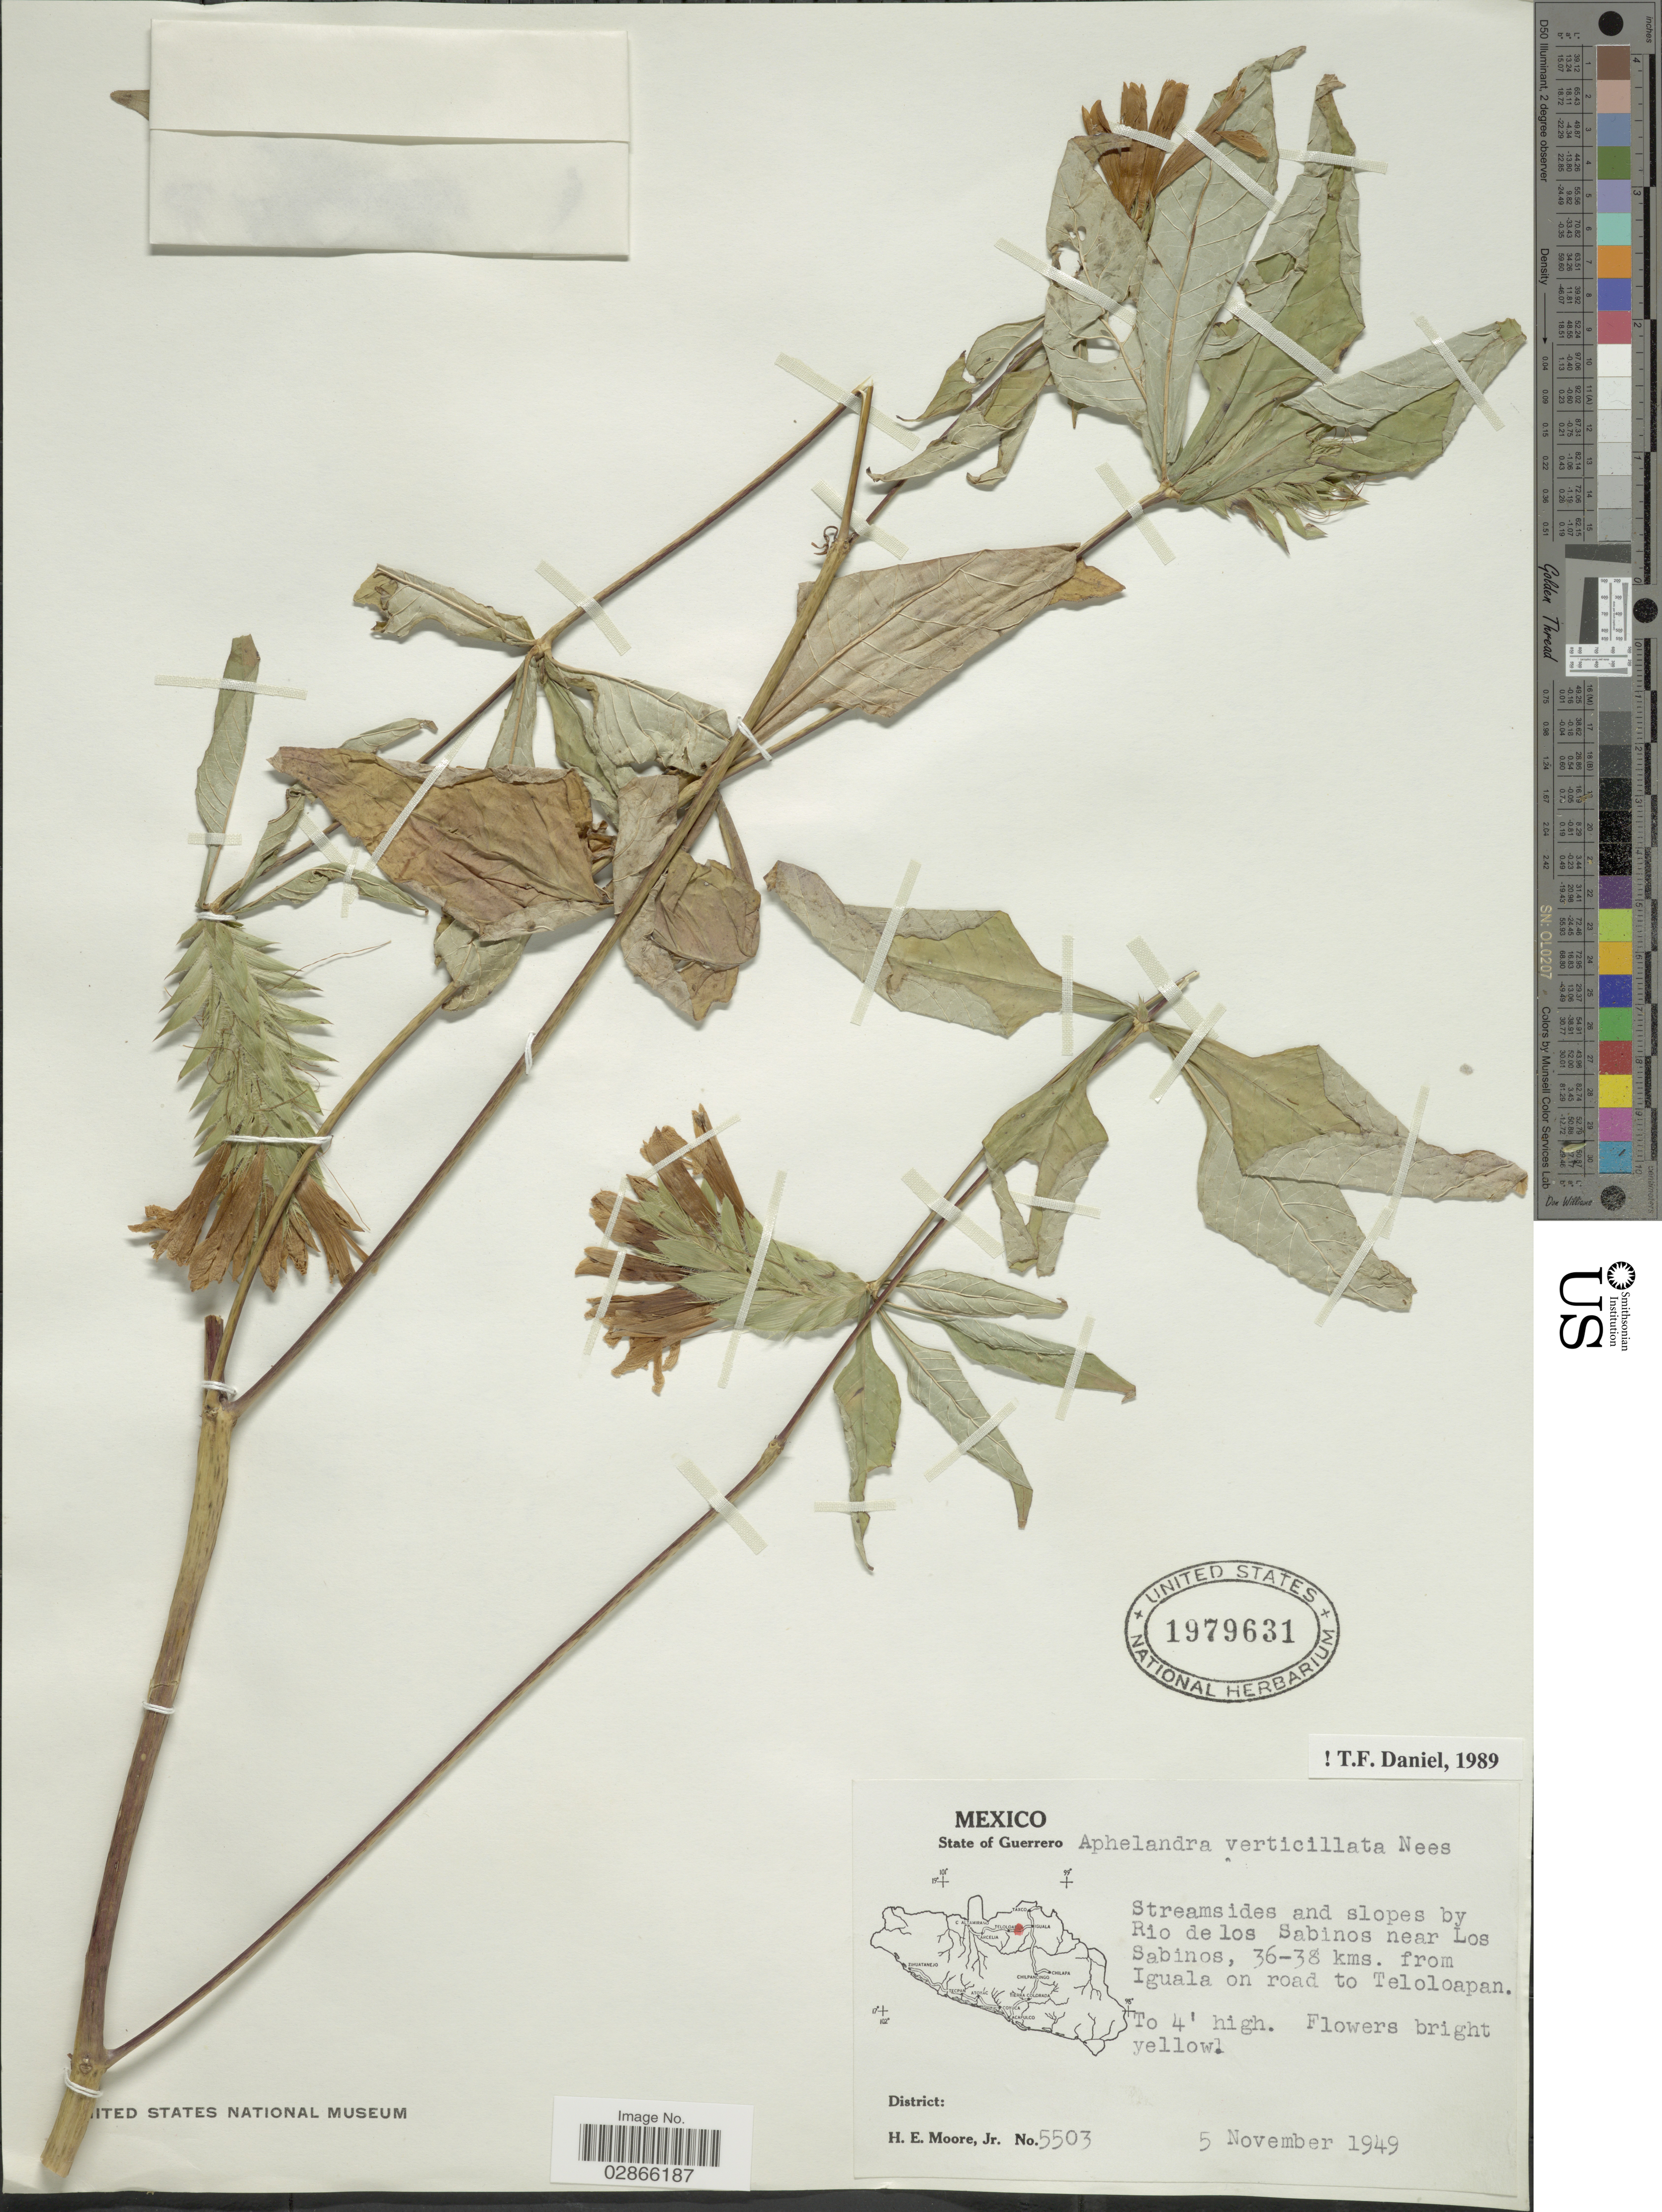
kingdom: Plantae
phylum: Tracheophyta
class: Magnoliopsida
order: Lamiales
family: Acanthaceae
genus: Aphelandra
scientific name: Aphelandra verticillata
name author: Nees ex Hemsl.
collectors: H. E. Moore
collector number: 5503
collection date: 1949-11-05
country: Mexico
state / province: Guerrero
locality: Streamsides and slopes by Rio de los Sabinos near Los Sabinos, 36-38 kms. from Iguala on road to Teloloapan.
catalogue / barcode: US 1979631